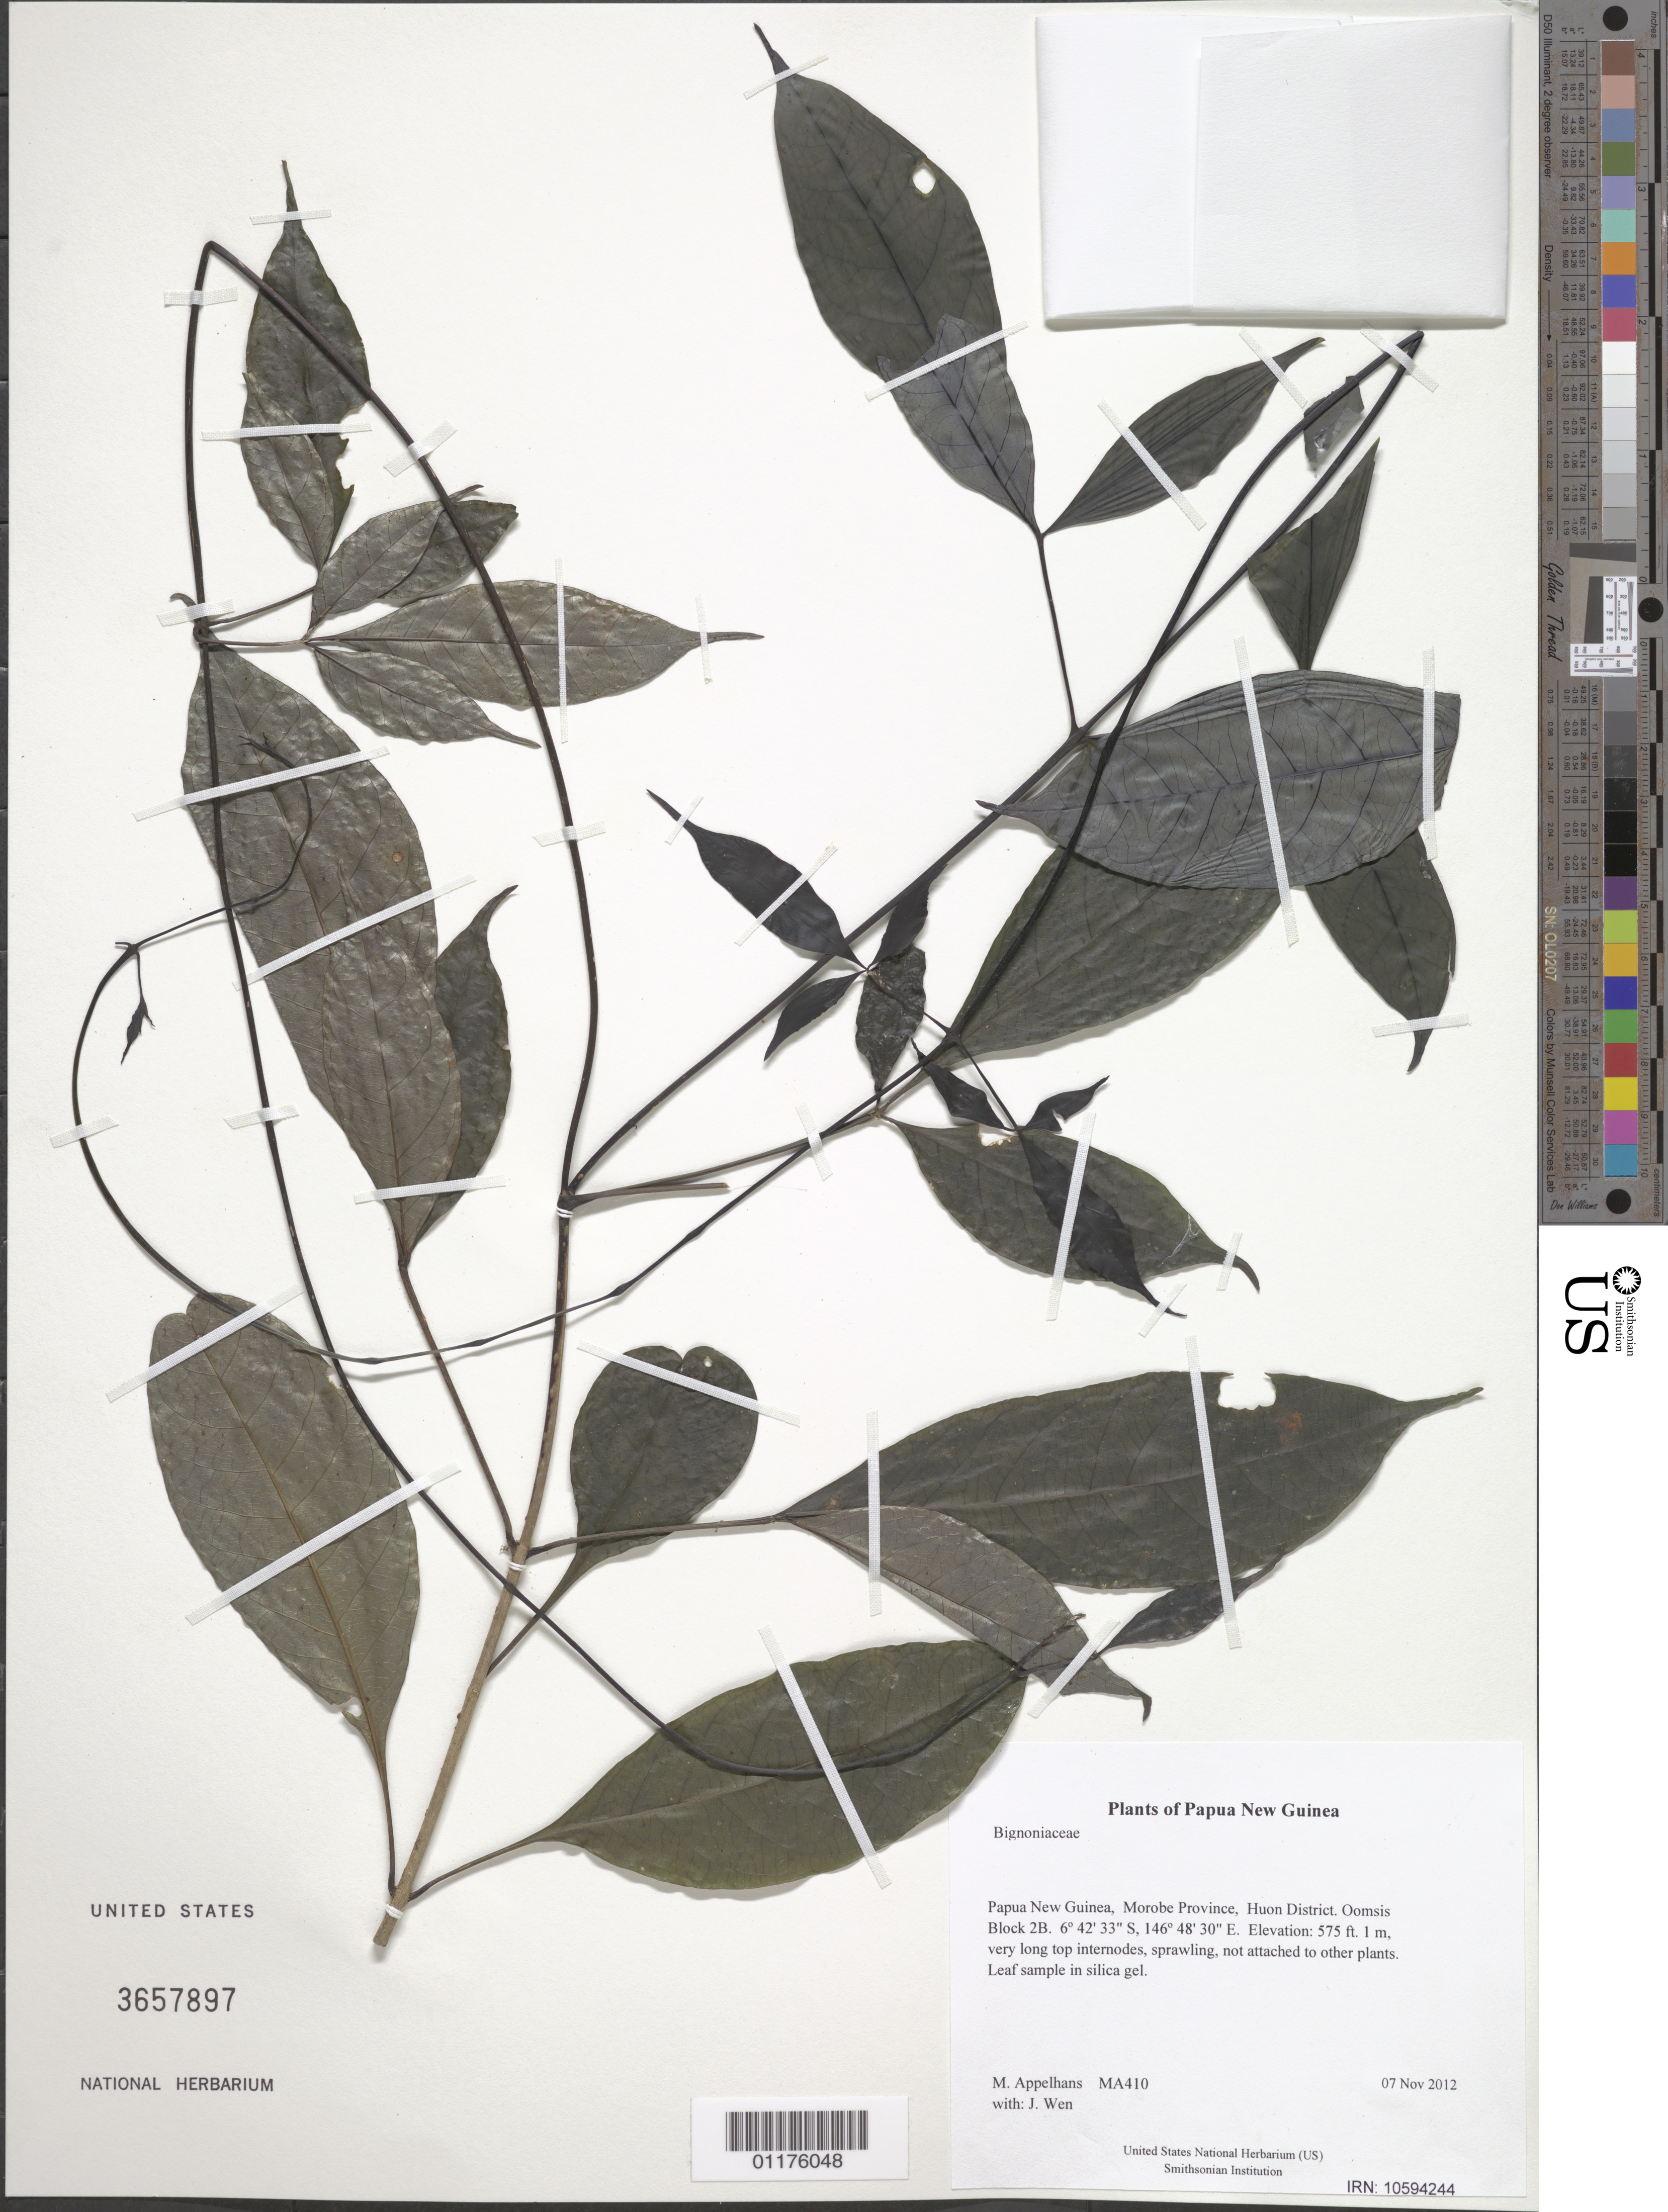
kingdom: Plantae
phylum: Tracheophyta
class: Magnoliopsida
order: Lamiales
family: Bignoniaceae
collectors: J. Wen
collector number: MA410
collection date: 2012-11-07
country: Papua New Guinea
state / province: Morobe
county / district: Huon District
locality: Oomsis Block 2B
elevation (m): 175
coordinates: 6° 42.554 S, 146° 48.501 E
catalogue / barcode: US 3657897